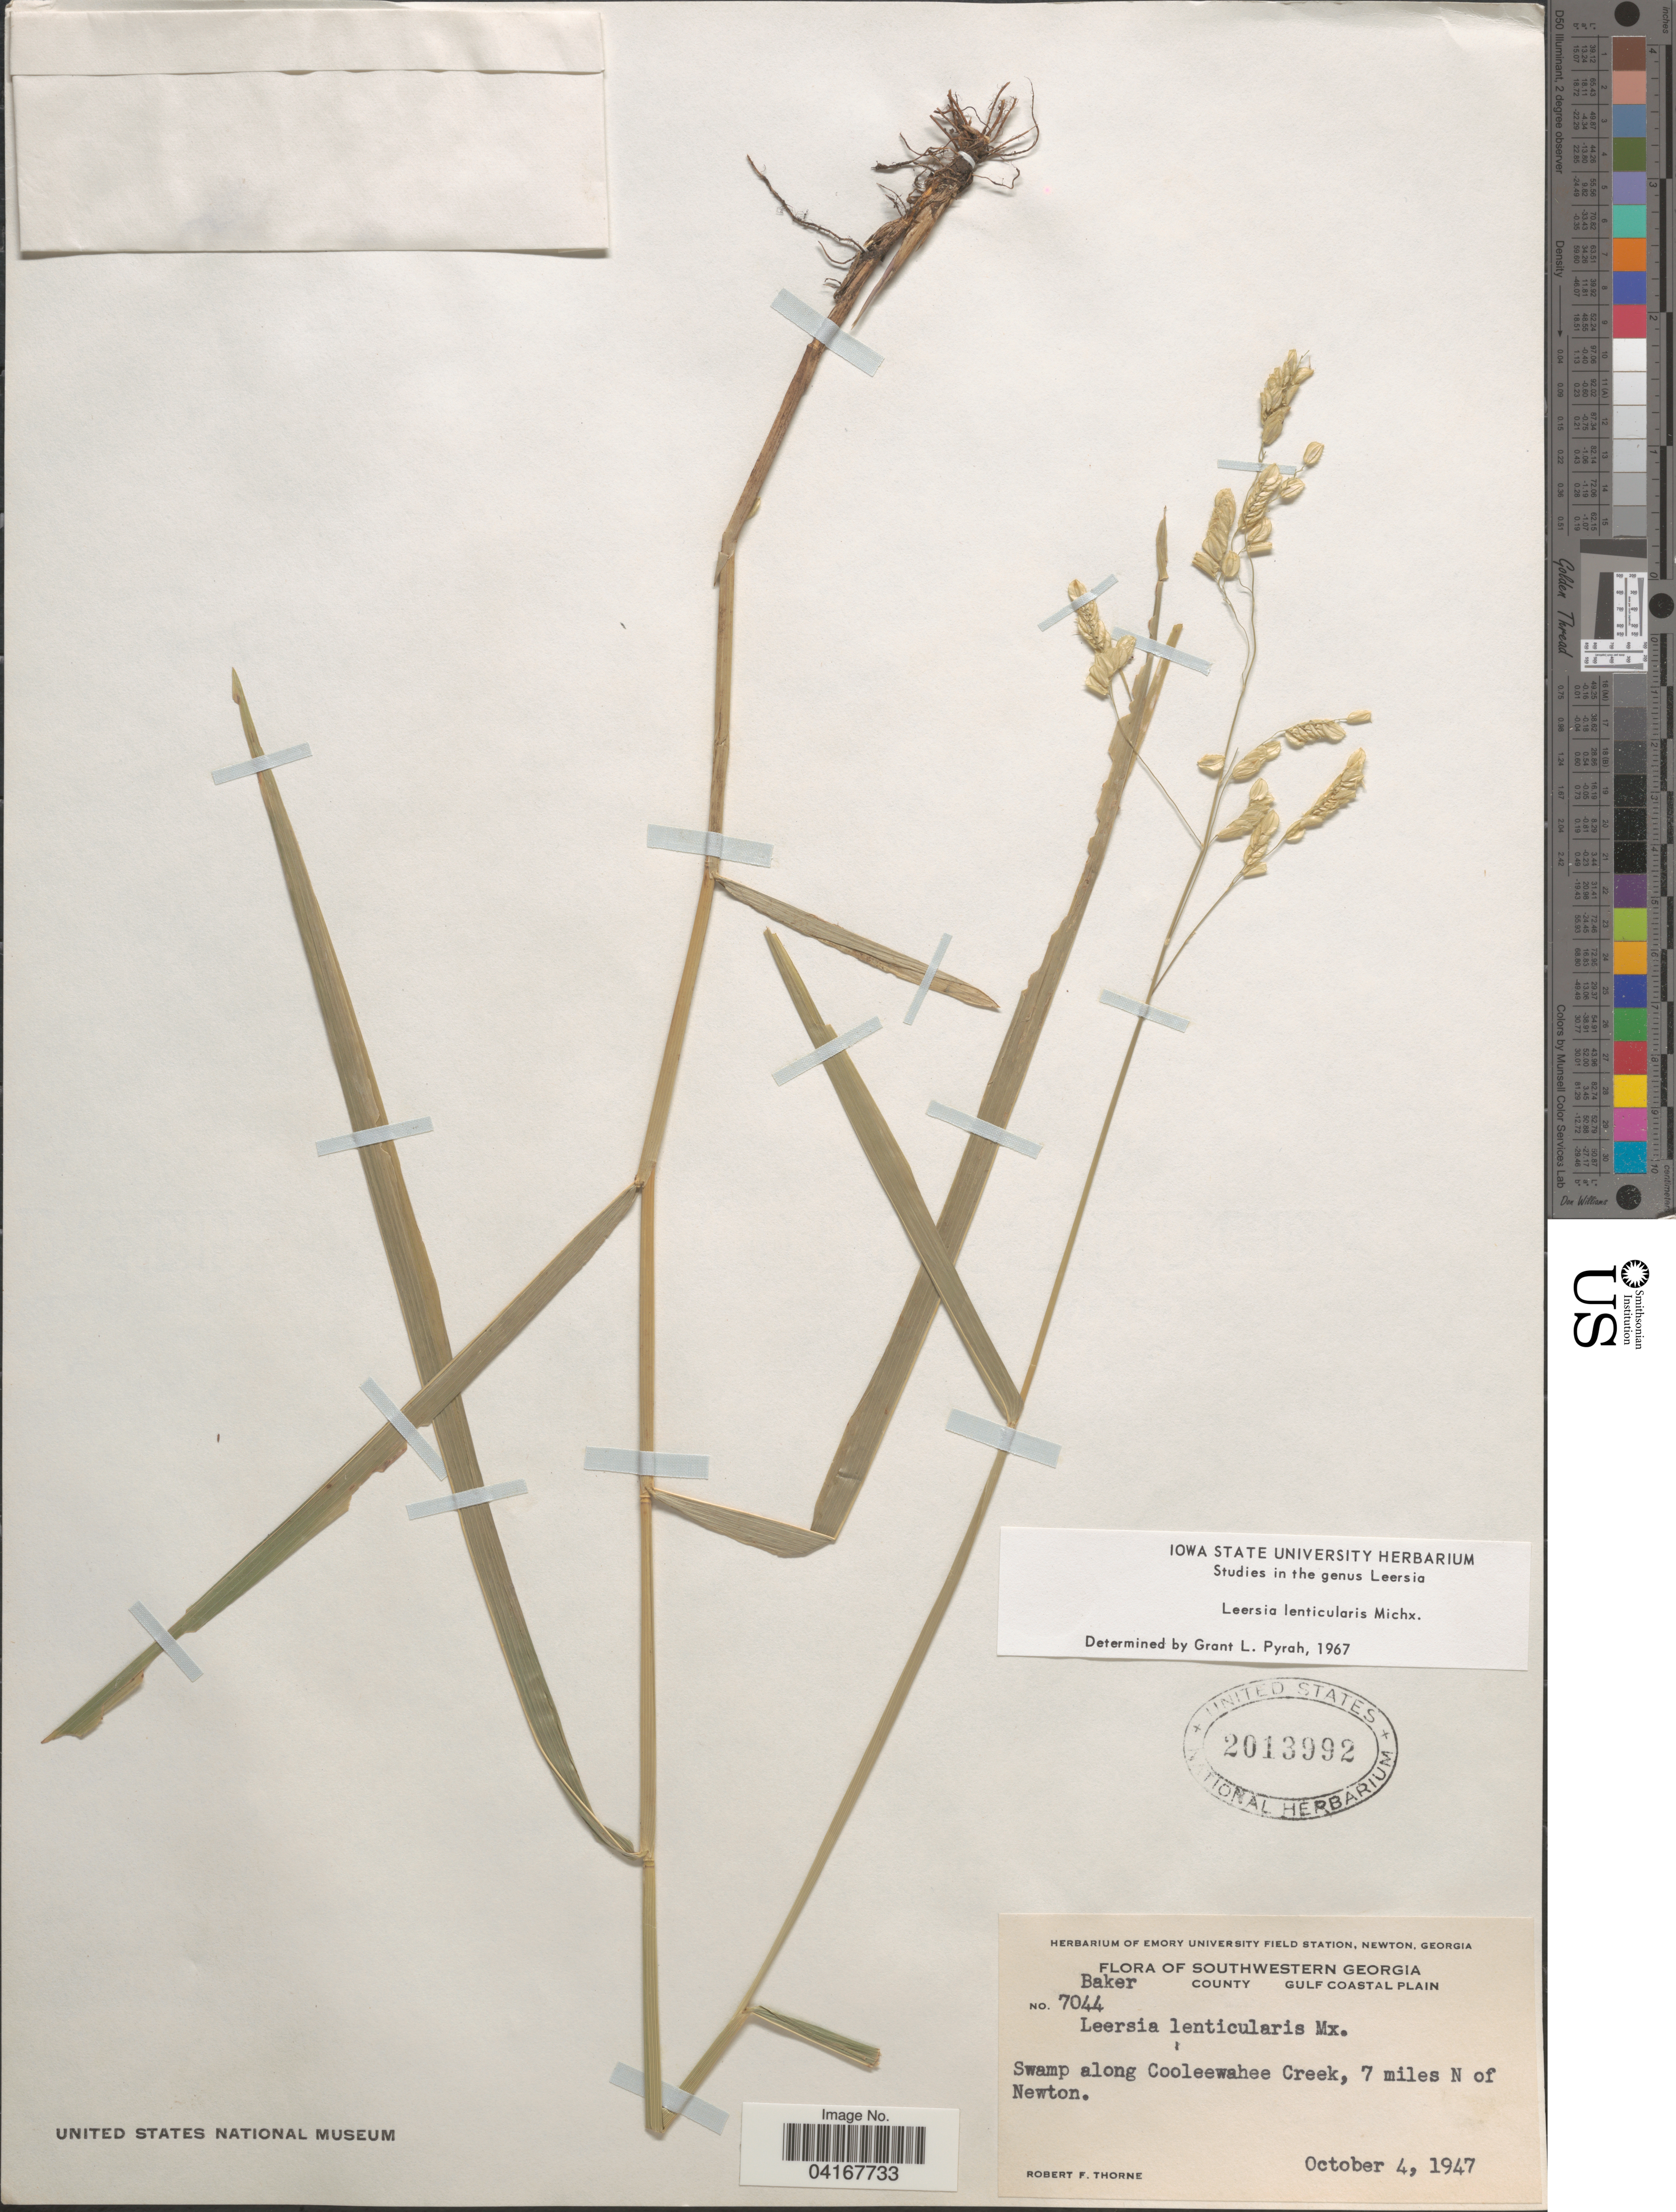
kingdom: Plantae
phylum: Tracheophyta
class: Liliopsida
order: Poales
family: Poaceae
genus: Leersia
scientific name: Leersia lenticularis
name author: Michx.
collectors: R. F. Thorne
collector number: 7044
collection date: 1947-10-04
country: United States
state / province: Georgia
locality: Southwestern Georgia. Baker County. Gulf Coastal Plain. Swamp along Cooleewahee Creek, 7 miles N of Newton.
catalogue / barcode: US 2013992